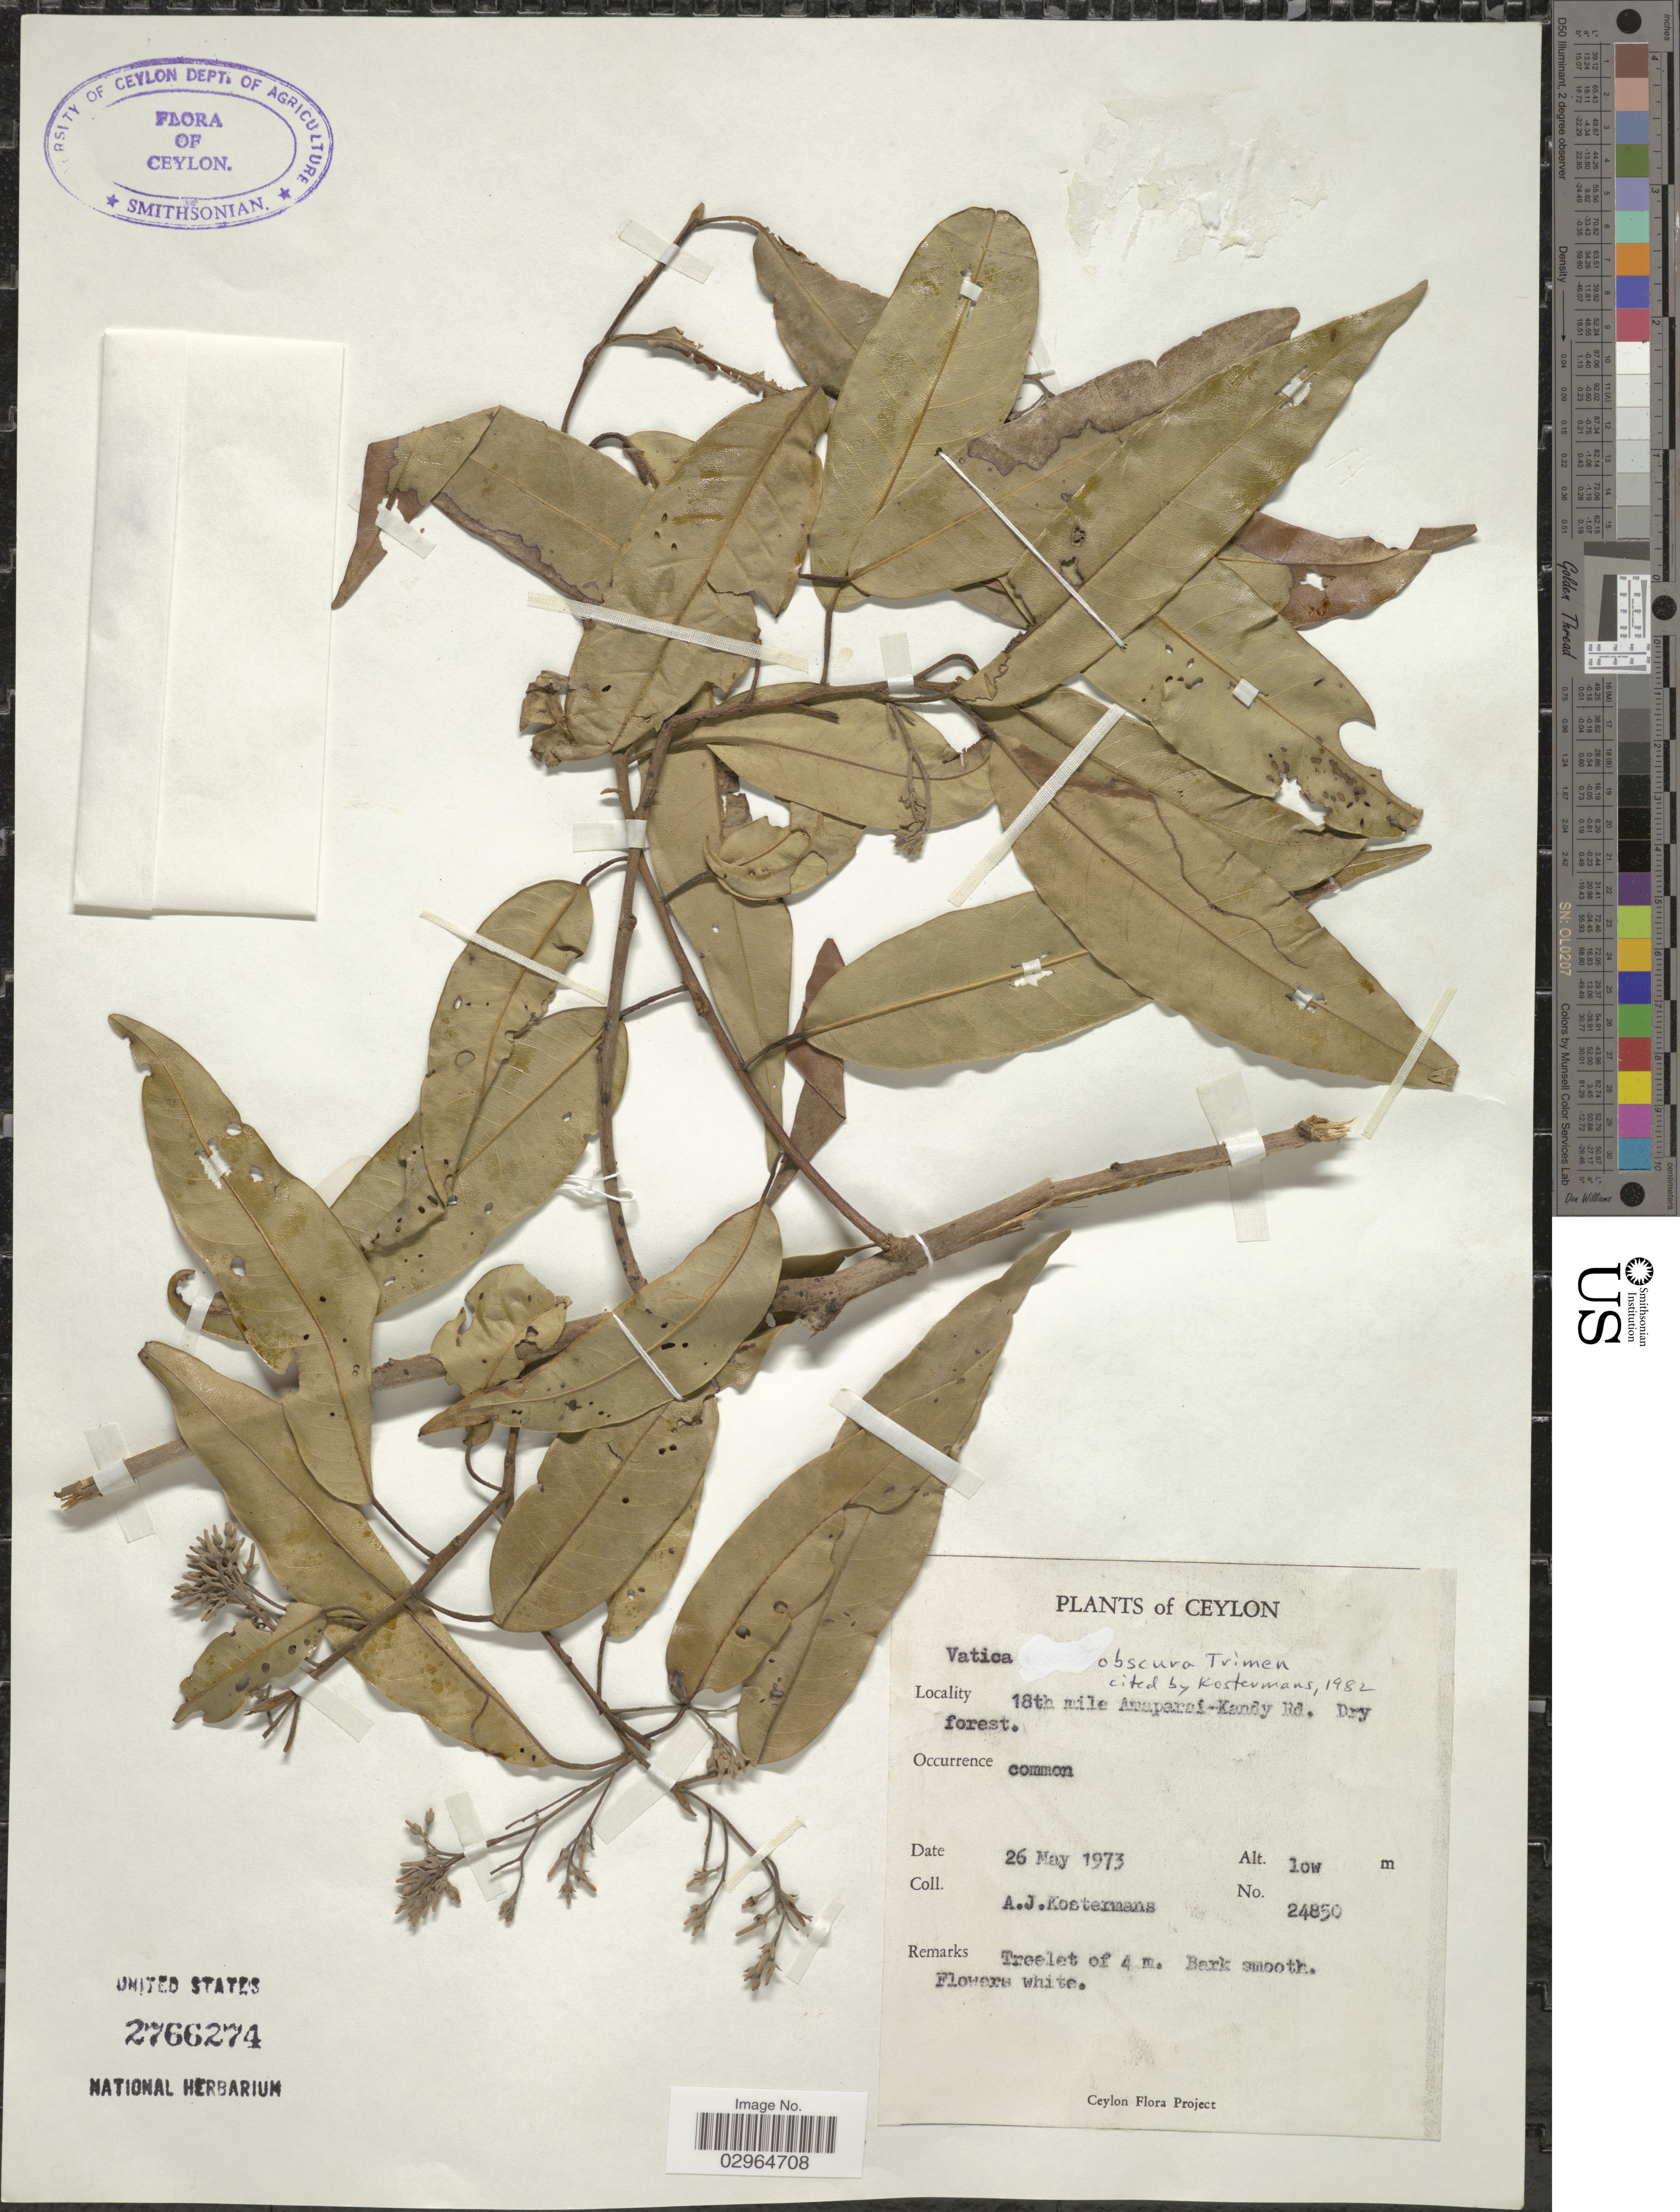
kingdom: Plantae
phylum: Tracheophyta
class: Magnoliopsida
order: Malvales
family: Dipterocarpaceae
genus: Vatica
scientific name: Vatica obscura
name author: Trimen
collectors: A. J. G. Kostermans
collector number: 24850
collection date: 1973-05-26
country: Sri Lanka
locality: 18th mile Amaparai-Kandy Rd. Ceylon.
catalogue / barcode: US 2766274